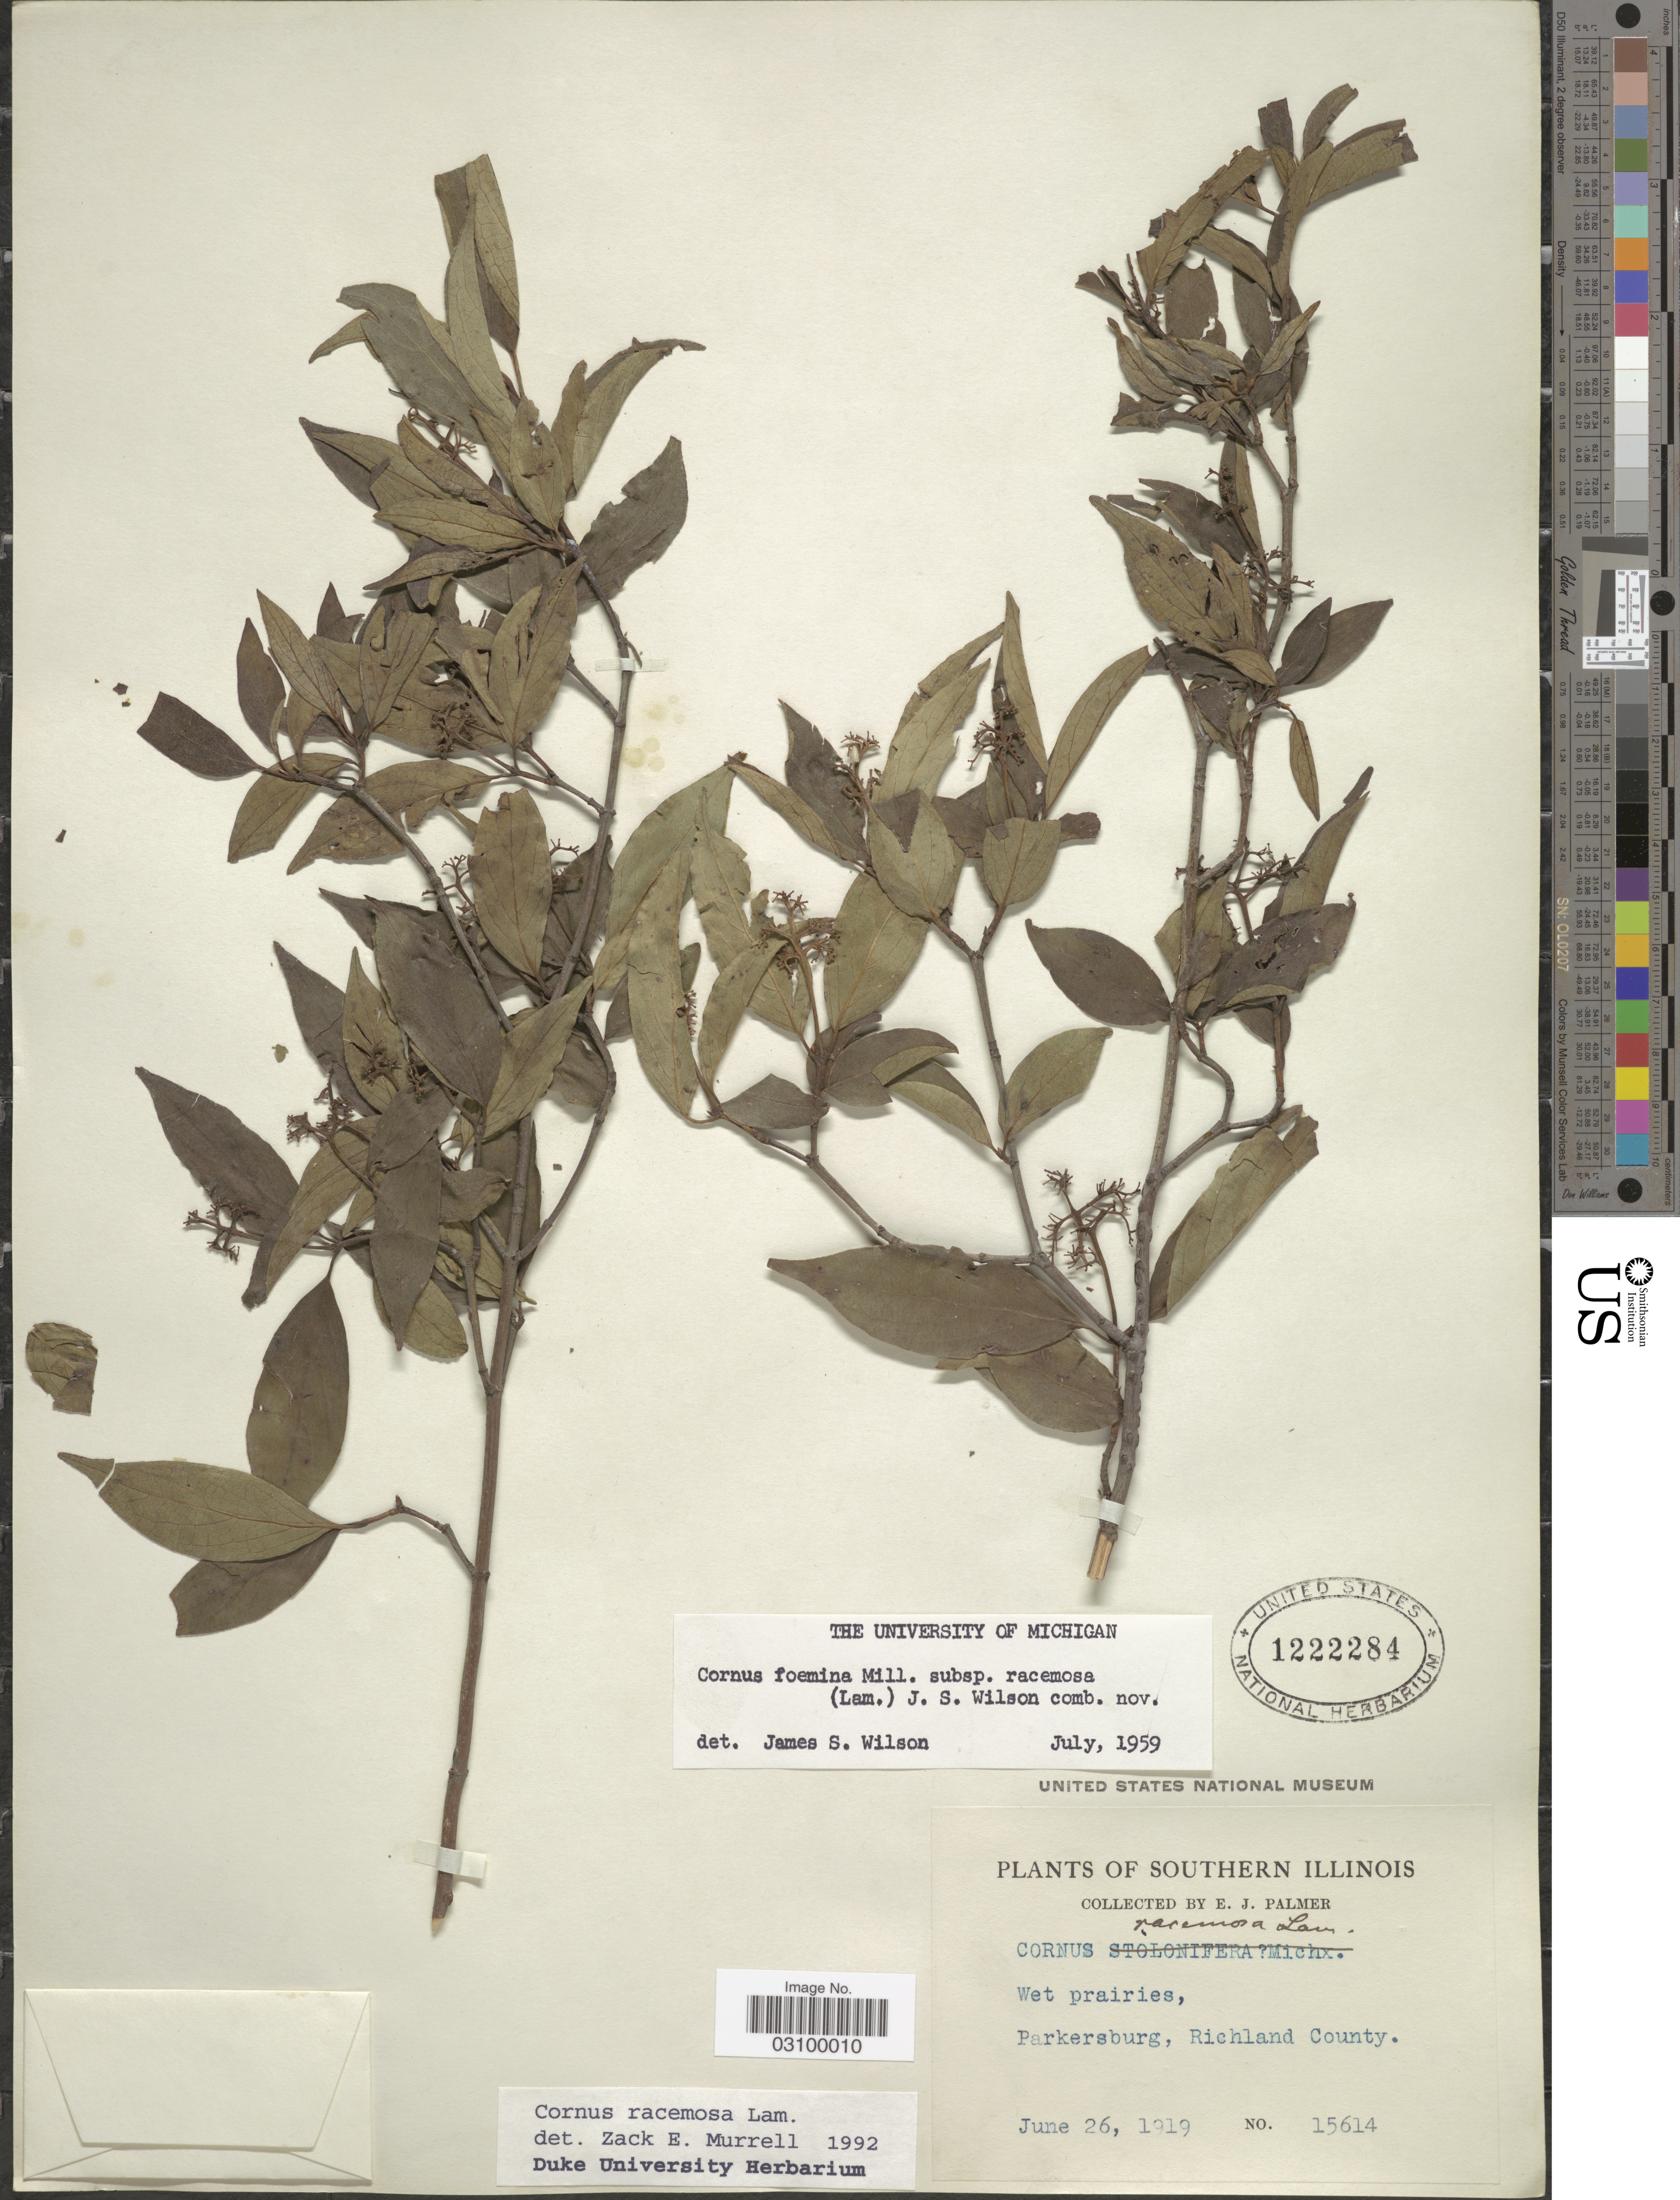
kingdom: Plantae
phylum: Tracheophyta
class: Magnoliopsida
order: Cornales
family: Cornaceae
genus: Cornus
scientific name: Cornus racemosa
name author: Lam.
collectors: E. J. Palmer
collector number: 15614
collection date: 1919-06-26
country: United States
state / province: Illinois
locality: Southern Illinois. Wet prairies, Parkersburg, Richland County.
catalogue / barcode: US 1222284